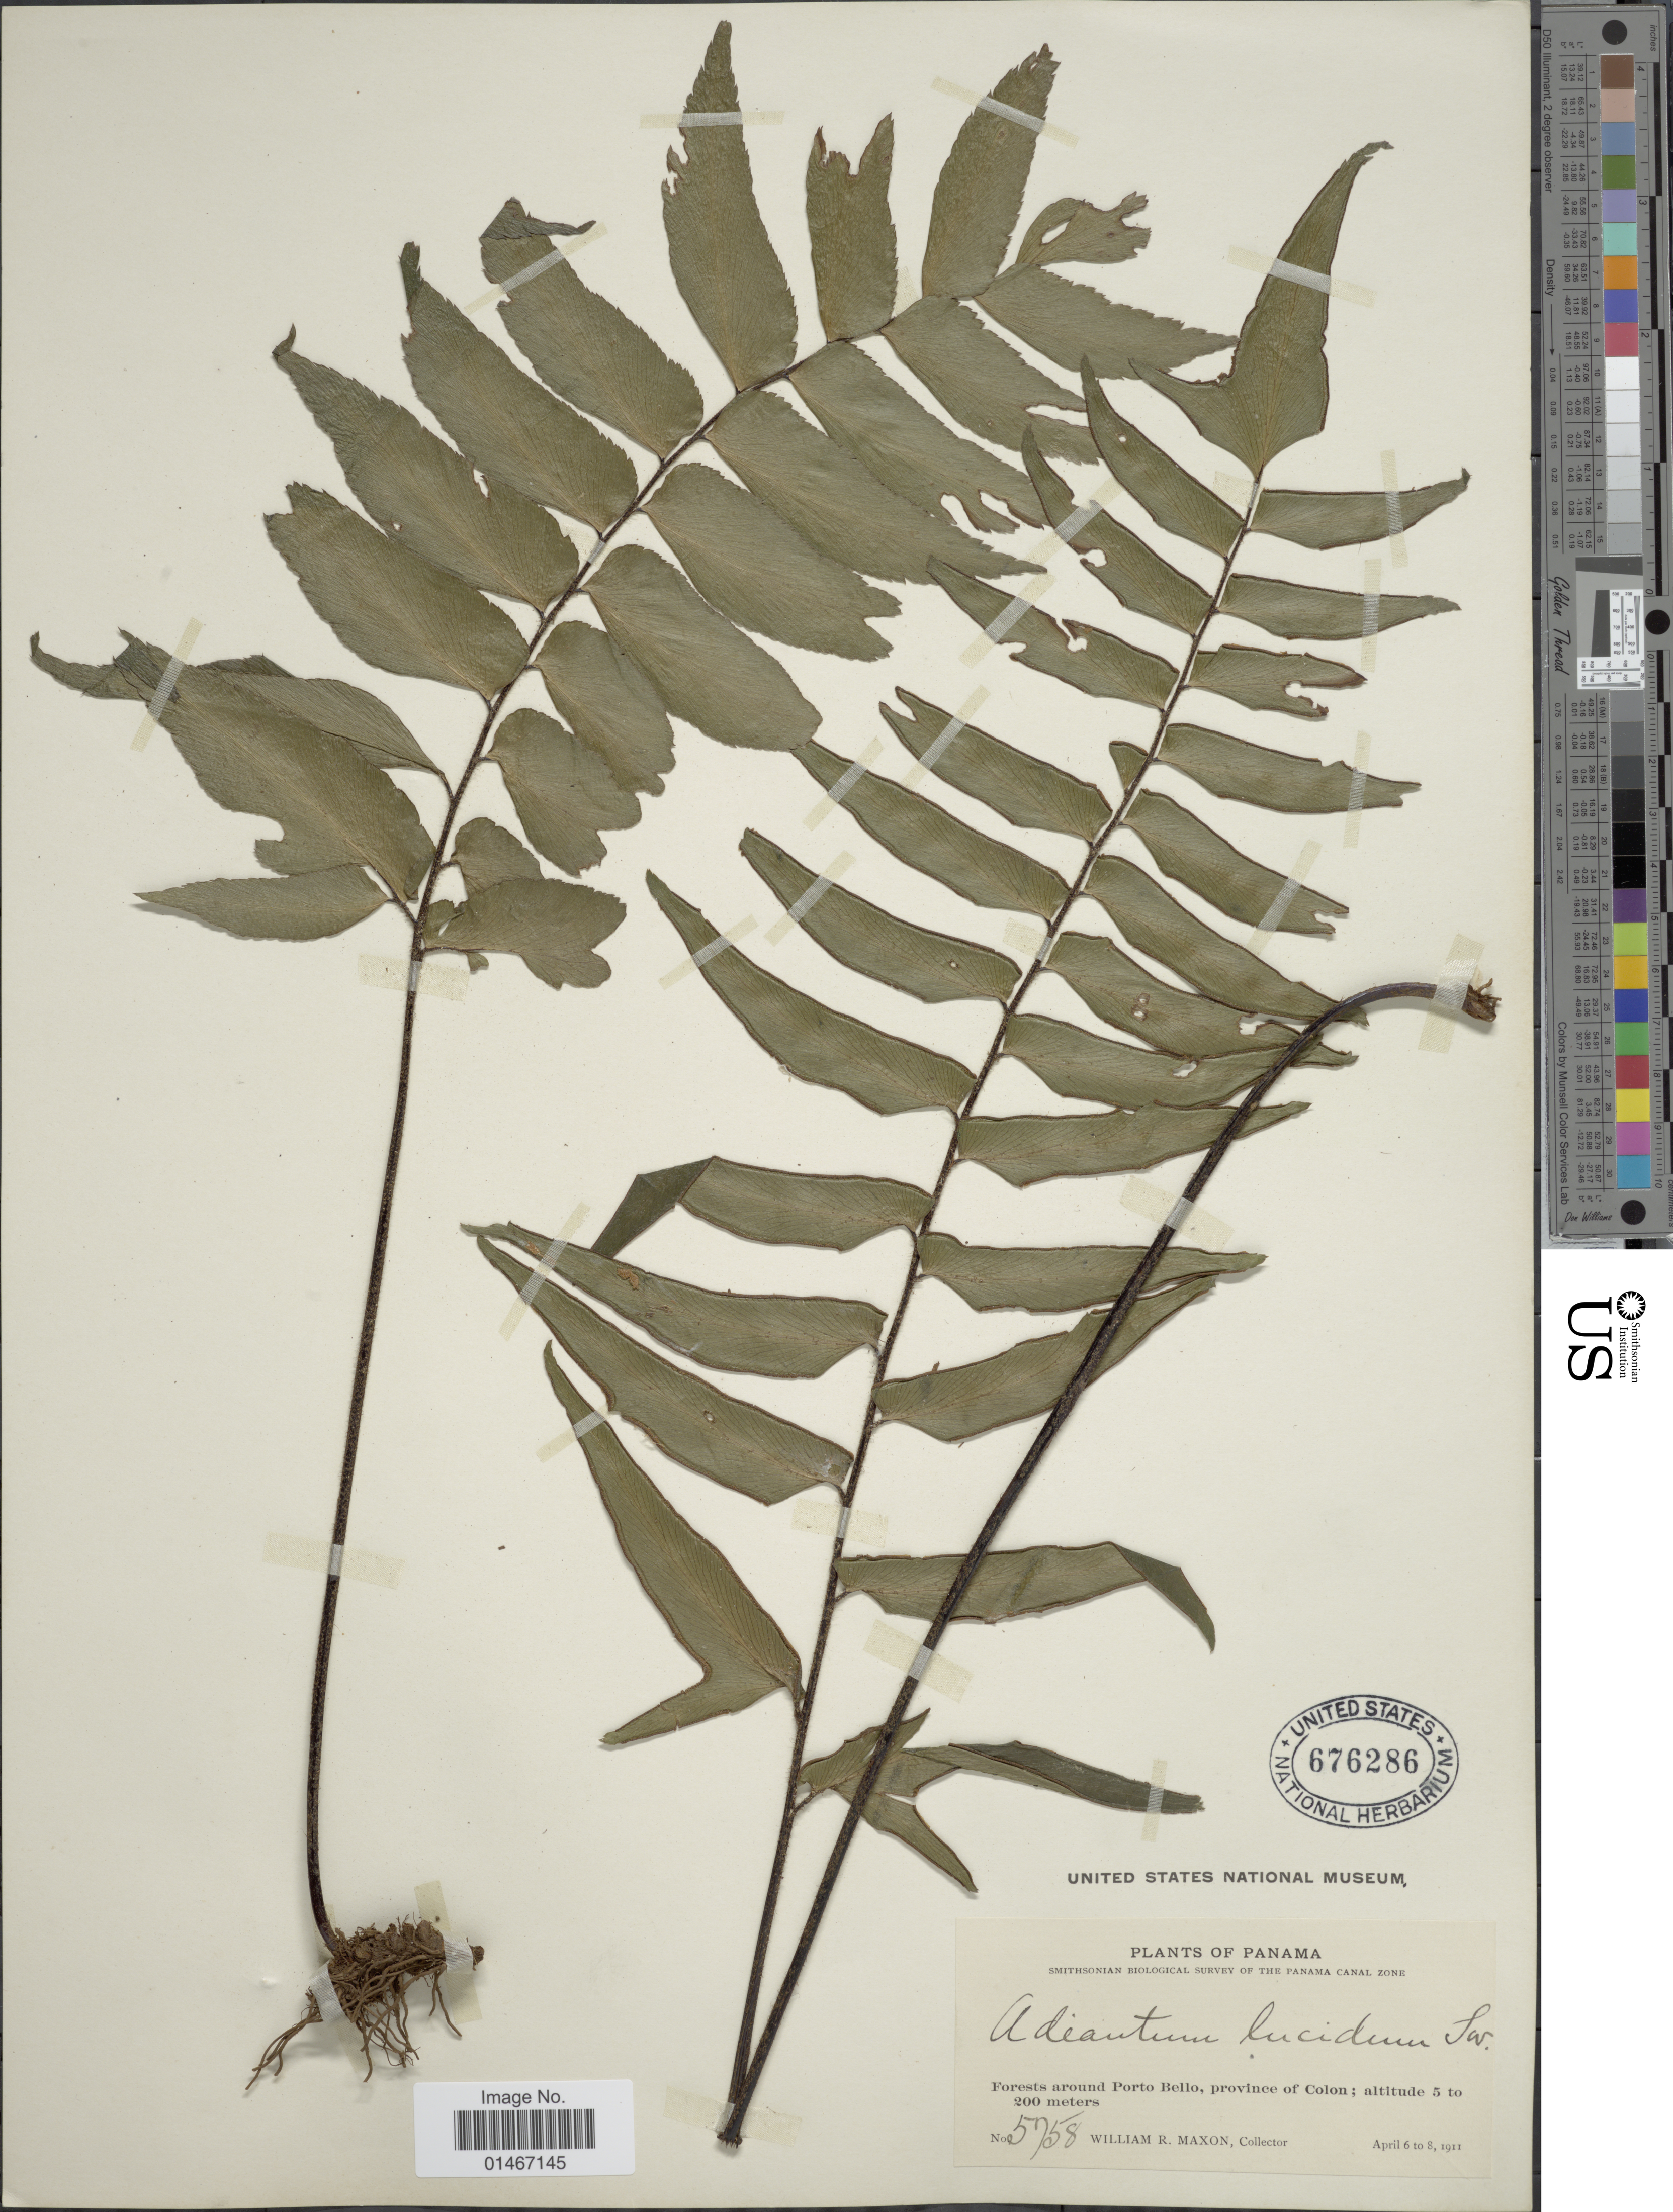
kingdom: Plantae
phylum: Tracheophyta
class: Polypodiopsida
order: Polypodiales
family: Pteridaceae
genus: Adiantum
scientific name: Adiantum lucidum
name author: (Cav.) Sw.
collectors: W. R. Maxon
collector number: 5758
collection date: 1911-04-06/1911-04-08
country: Panama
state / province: Colón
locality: Forests around Porto Bello, province of Colon.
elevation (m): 5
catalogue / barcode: US 676286